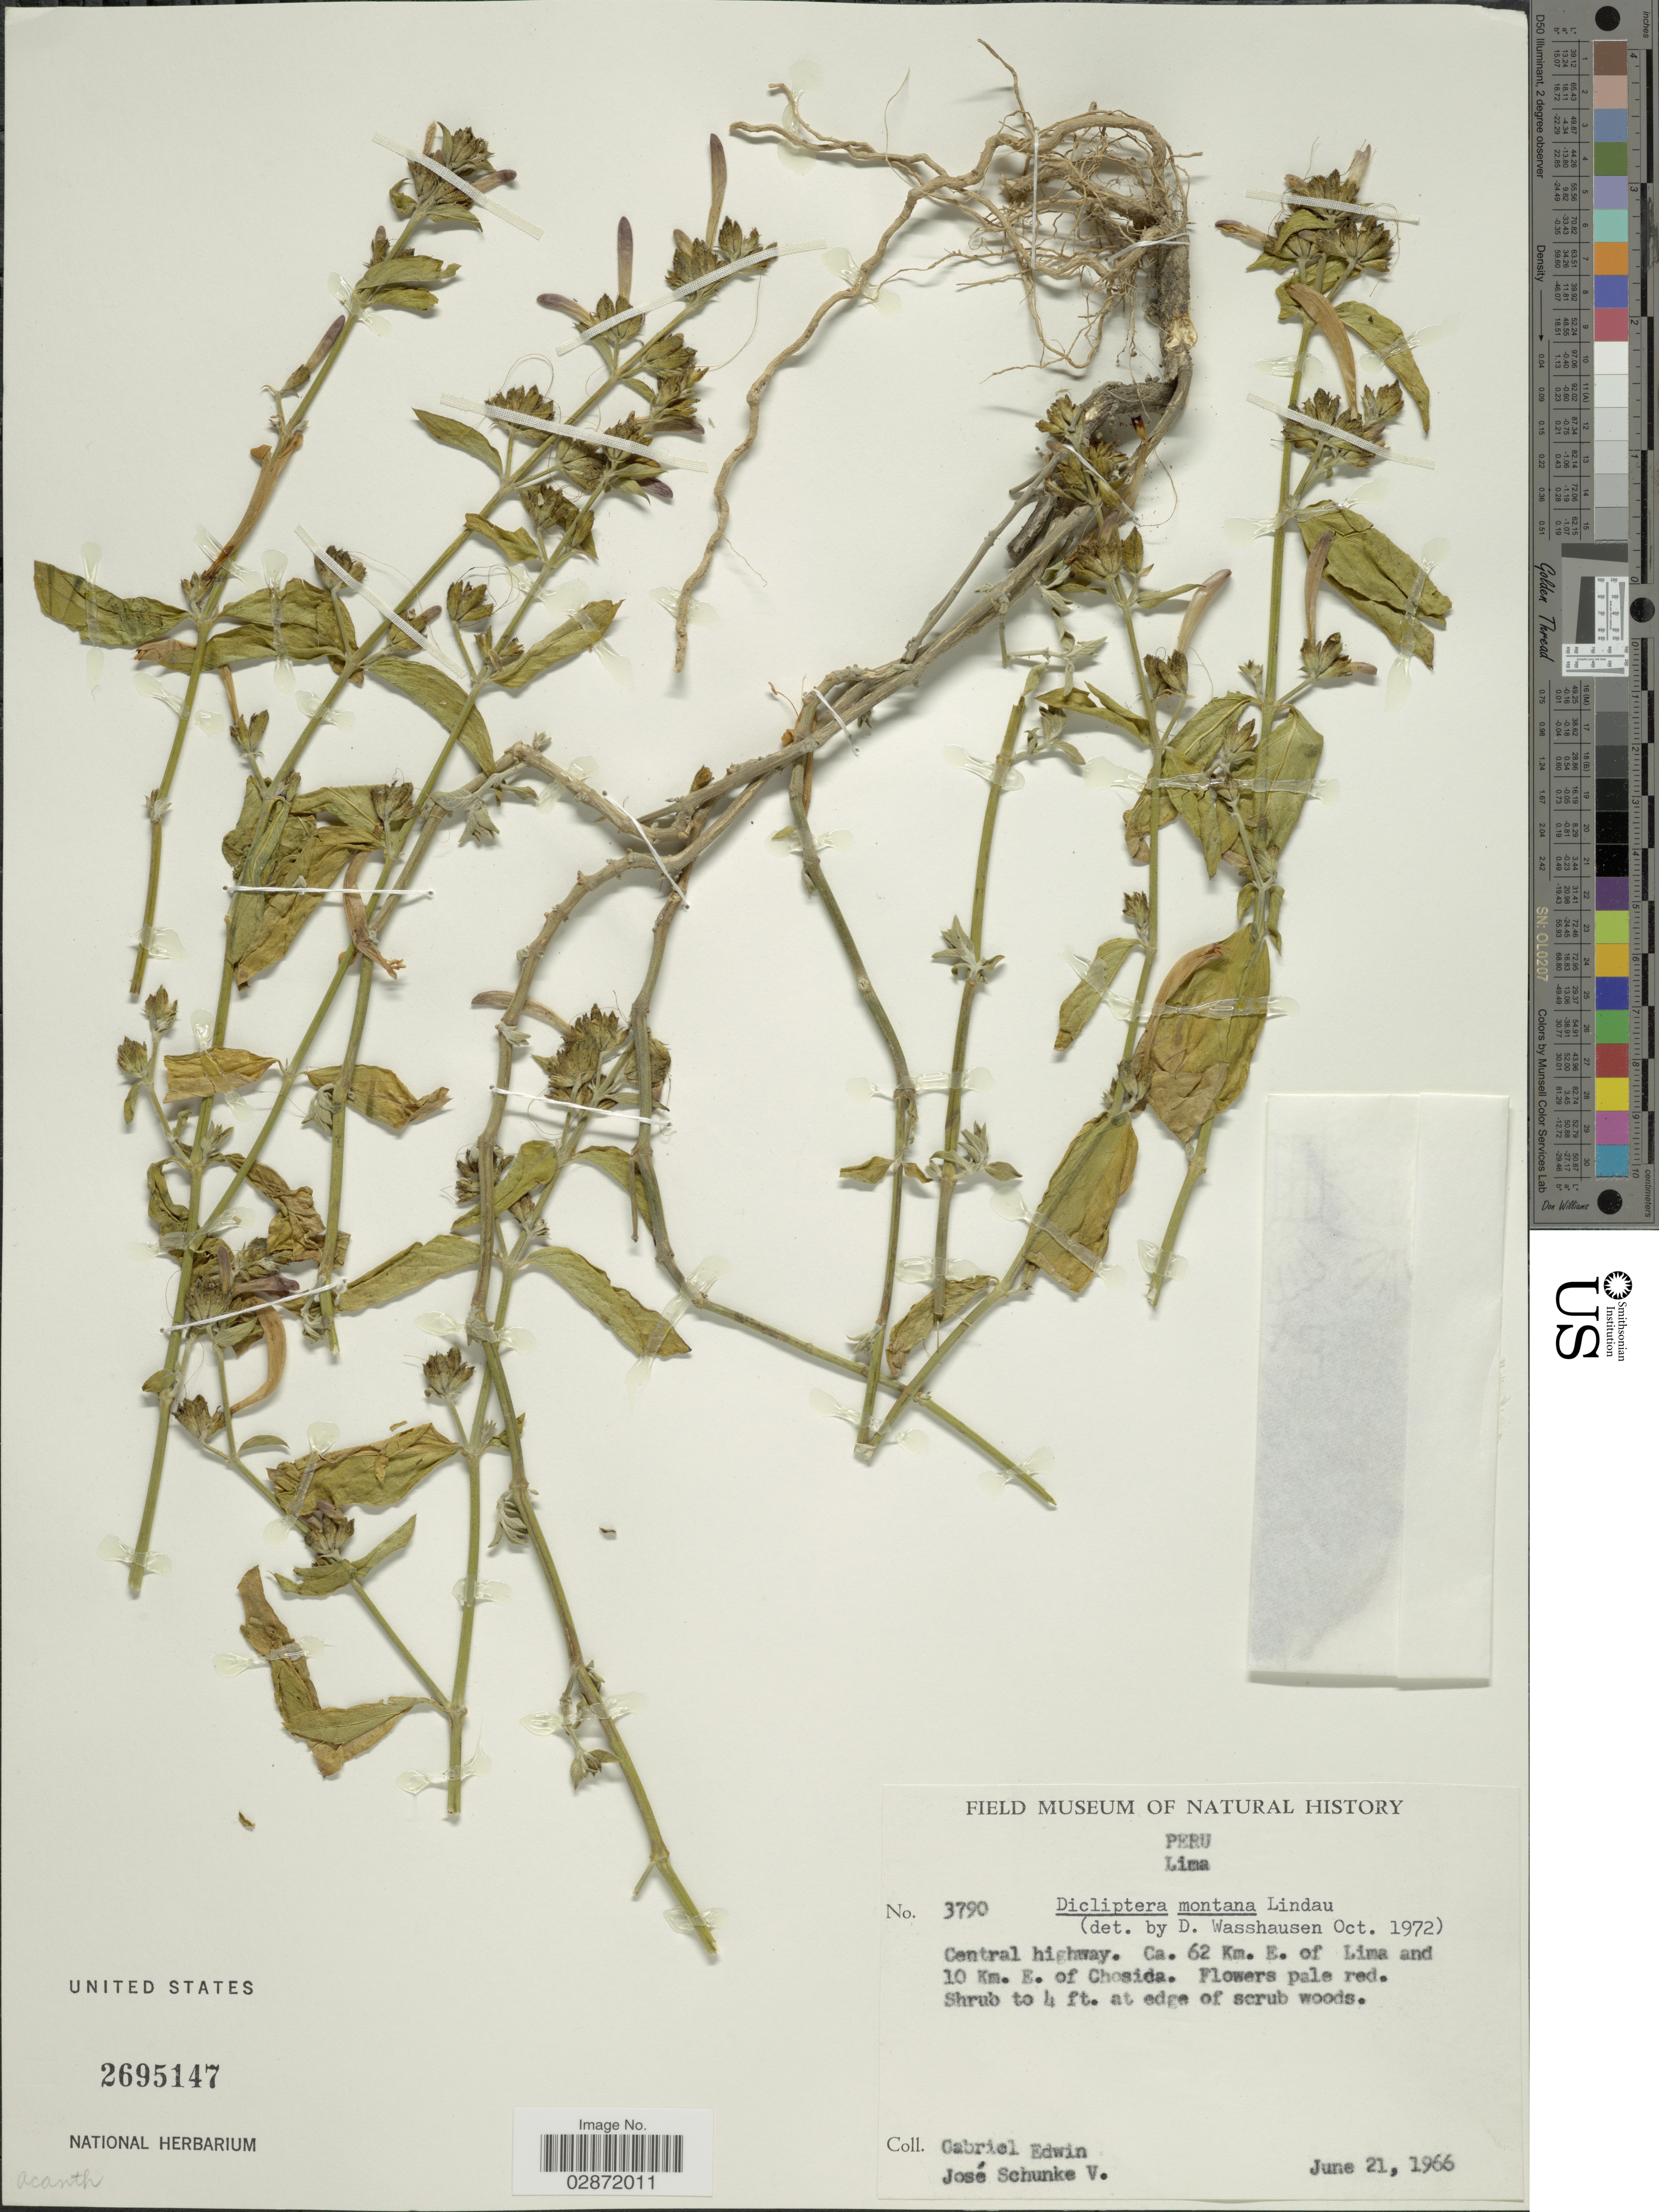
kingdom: Plantae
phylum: Tracheophyta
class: Magnoliopsida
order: Lamiales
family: Acanthaceae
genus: Dicliptera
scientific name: Dicliptera montana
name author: Lindau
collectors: G. Edwin & J. Schunke Vigo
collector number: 3790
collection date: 1966-06-21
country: Peru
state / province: Lima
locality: Central highway. Ca. 62 Km. E. of Lima and 10 Km. E. of Chosida.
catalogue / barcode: US 2695147